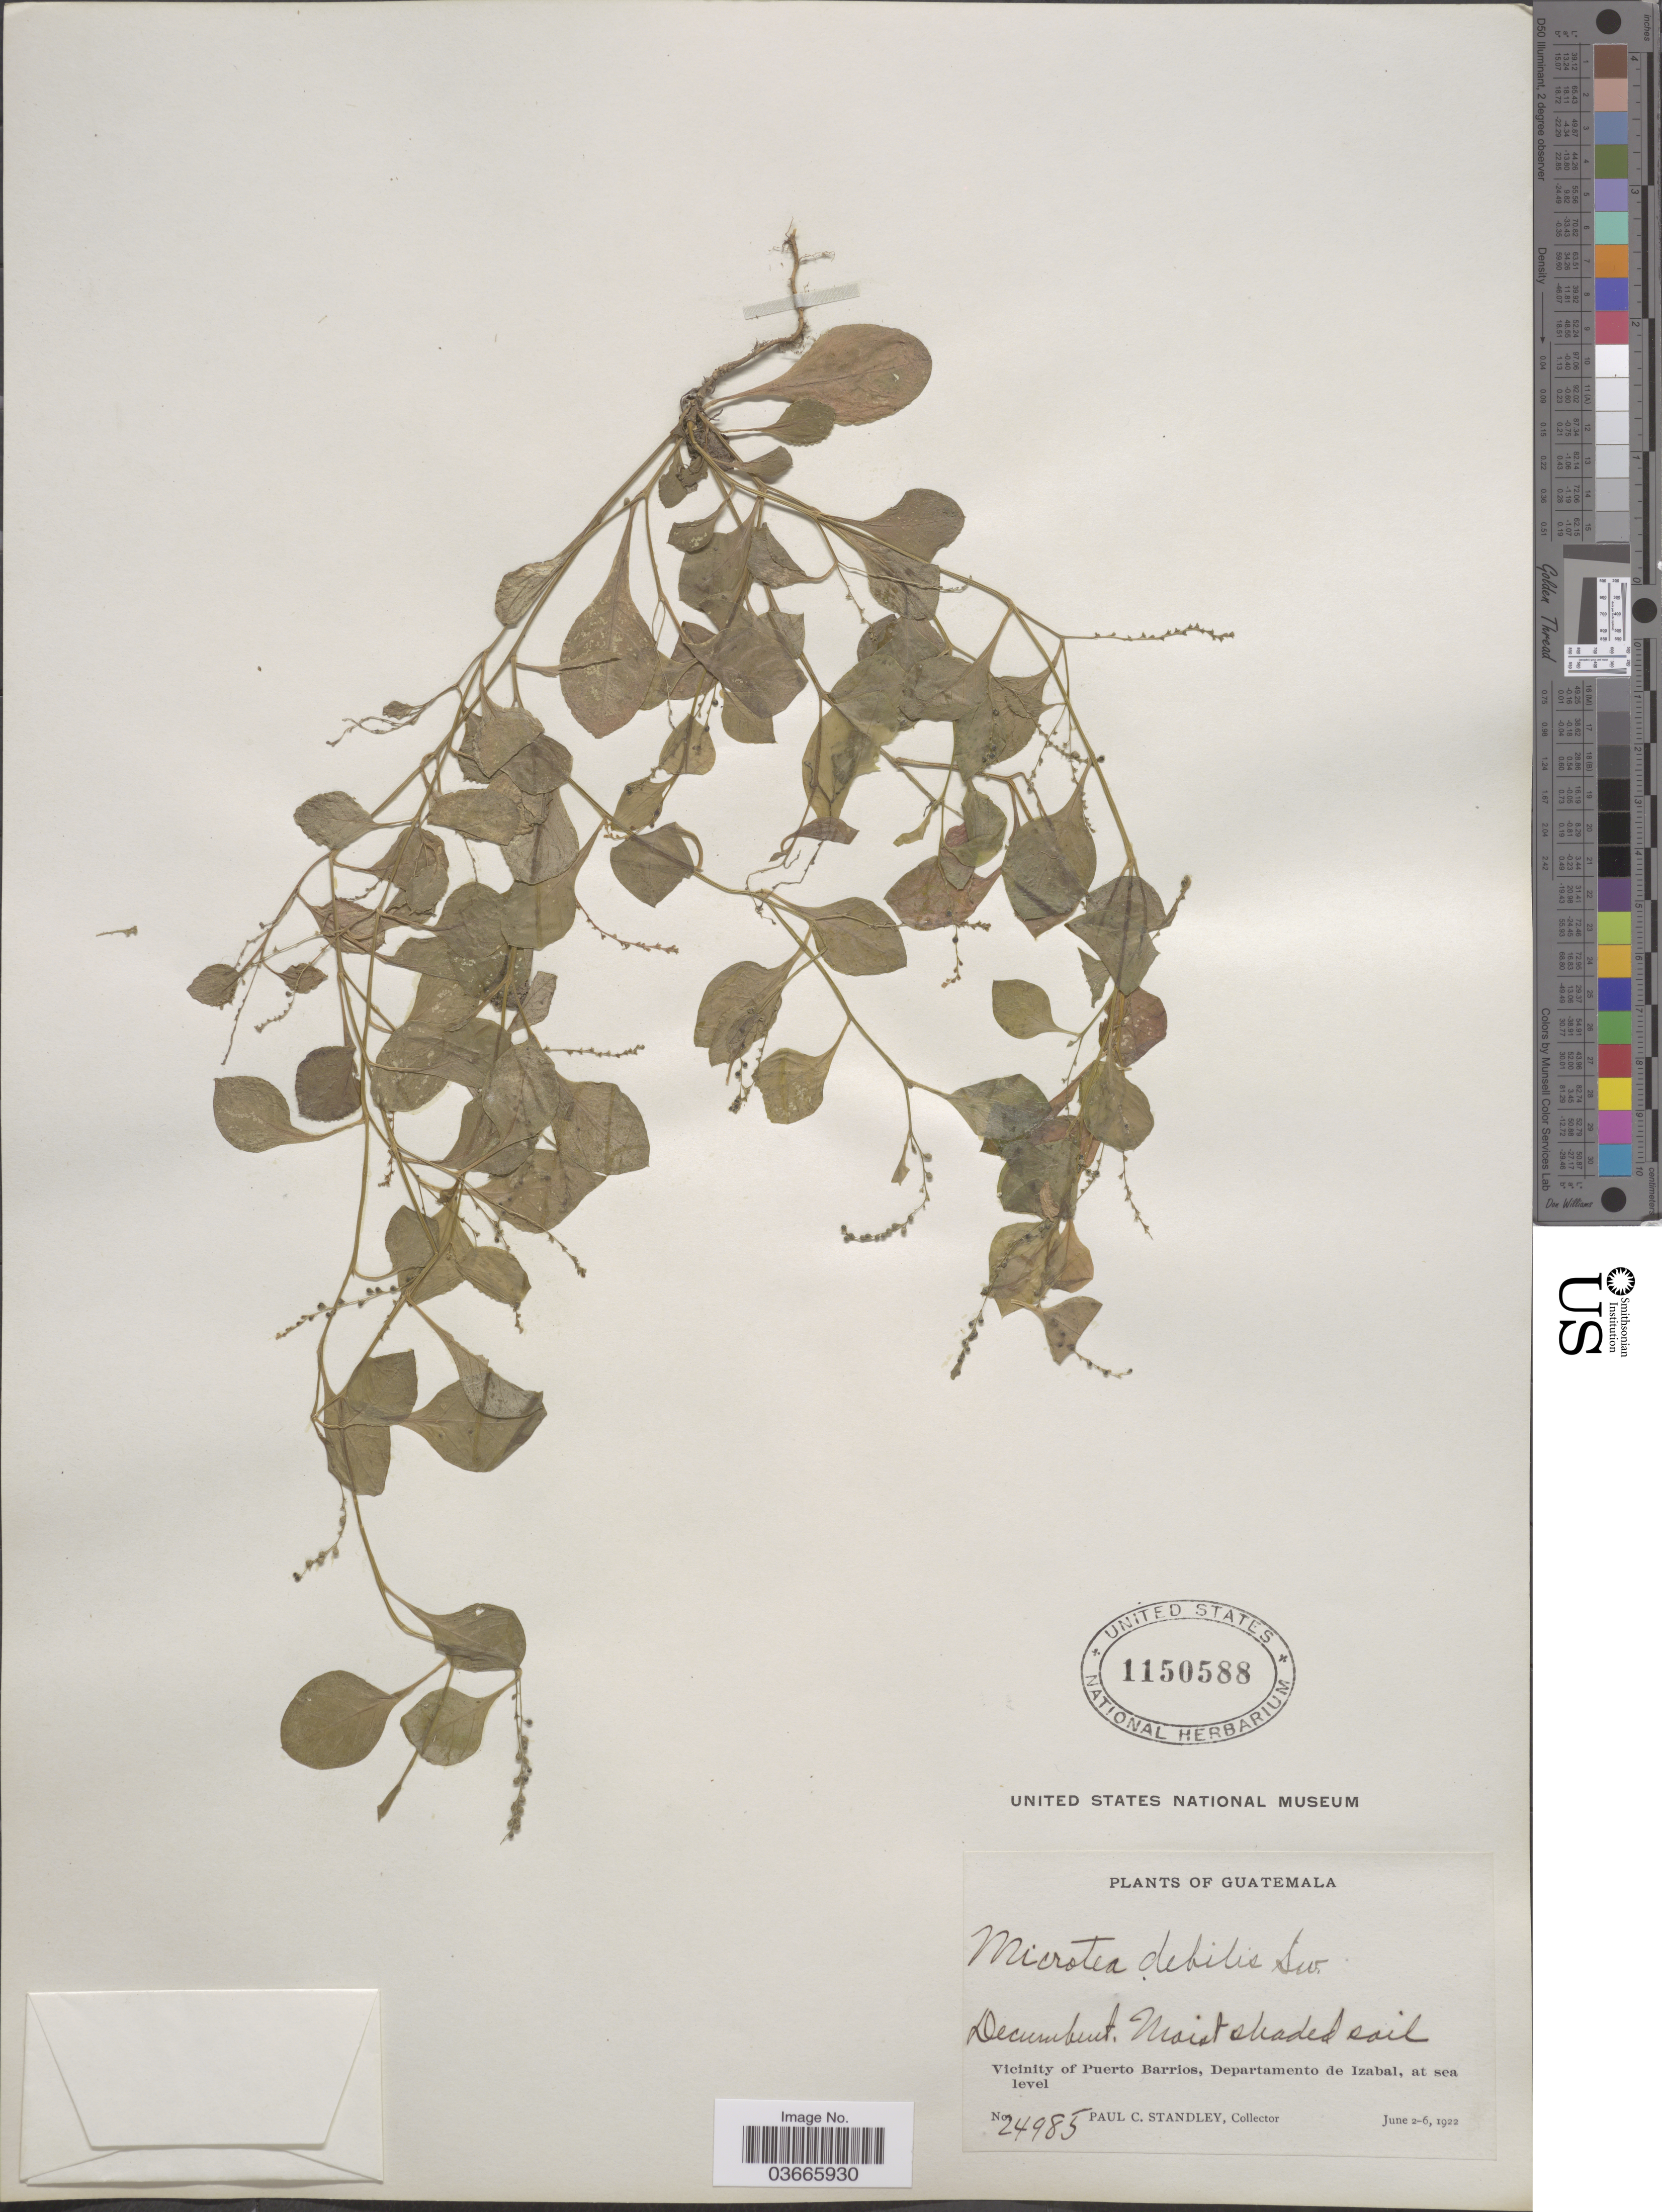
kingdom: Plantae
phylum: Tracheophyta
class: Magnoliopsida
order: Caryophyllales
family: Microteaceae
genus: Microtea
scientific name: Microtea debilis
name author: Sw.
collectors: P. C. Standley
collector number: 24985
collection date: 1922-06-02/1922-06-06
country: Guatemala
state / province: Izabal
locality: Vicinity of Puerto Barrios, Departamento de Izabal.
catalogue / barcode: US 1150588